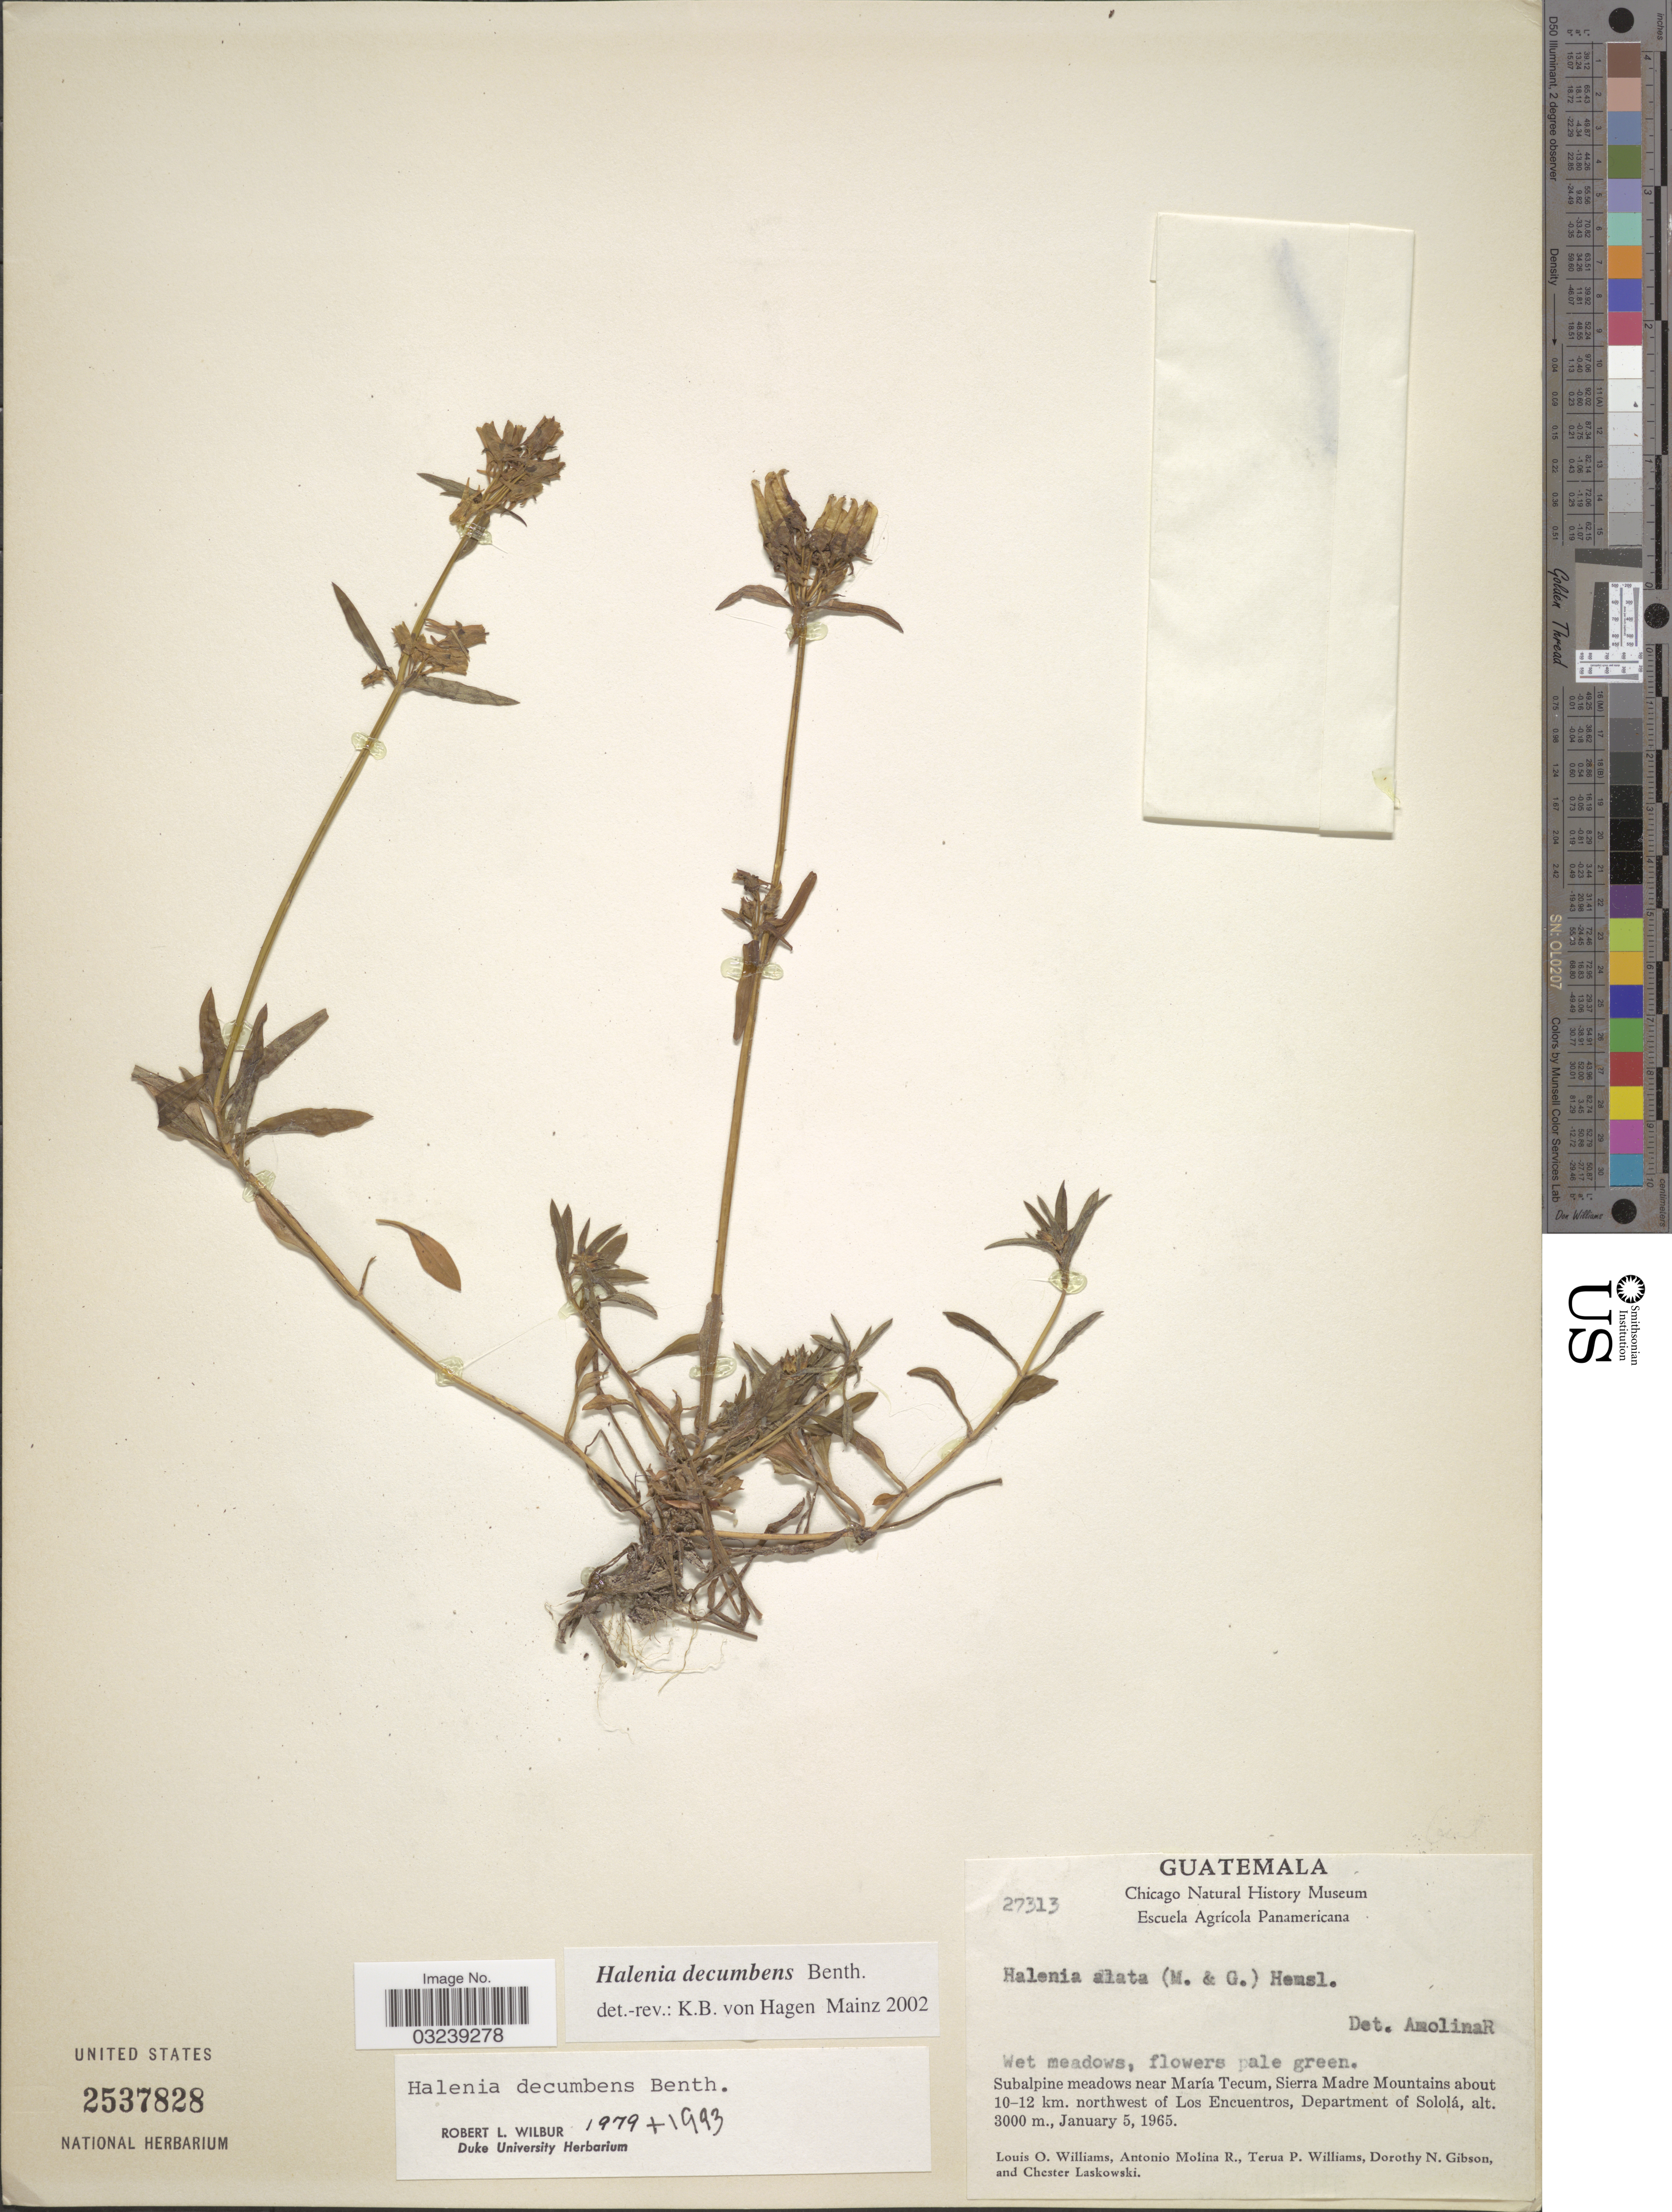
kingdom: Plantae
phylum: Tracheophyta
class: Magnoliopsida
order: Gentianales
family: Gentianaceae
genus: Halenia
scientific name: Halenia decumbens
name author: Benth.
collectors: L. O. Williams, A. Molina R., T. Williams, D. N. Gibson & C. Laskowski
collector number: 27313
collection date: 1965-01-05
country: Guatemala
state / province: Sololá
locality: Subalpine meadows near María Tecum, Sierra Madre Mountains about 10-12 km. northwest of Los Encuentros, Department of Sololá.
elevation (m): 3000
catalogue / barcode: US 2537828